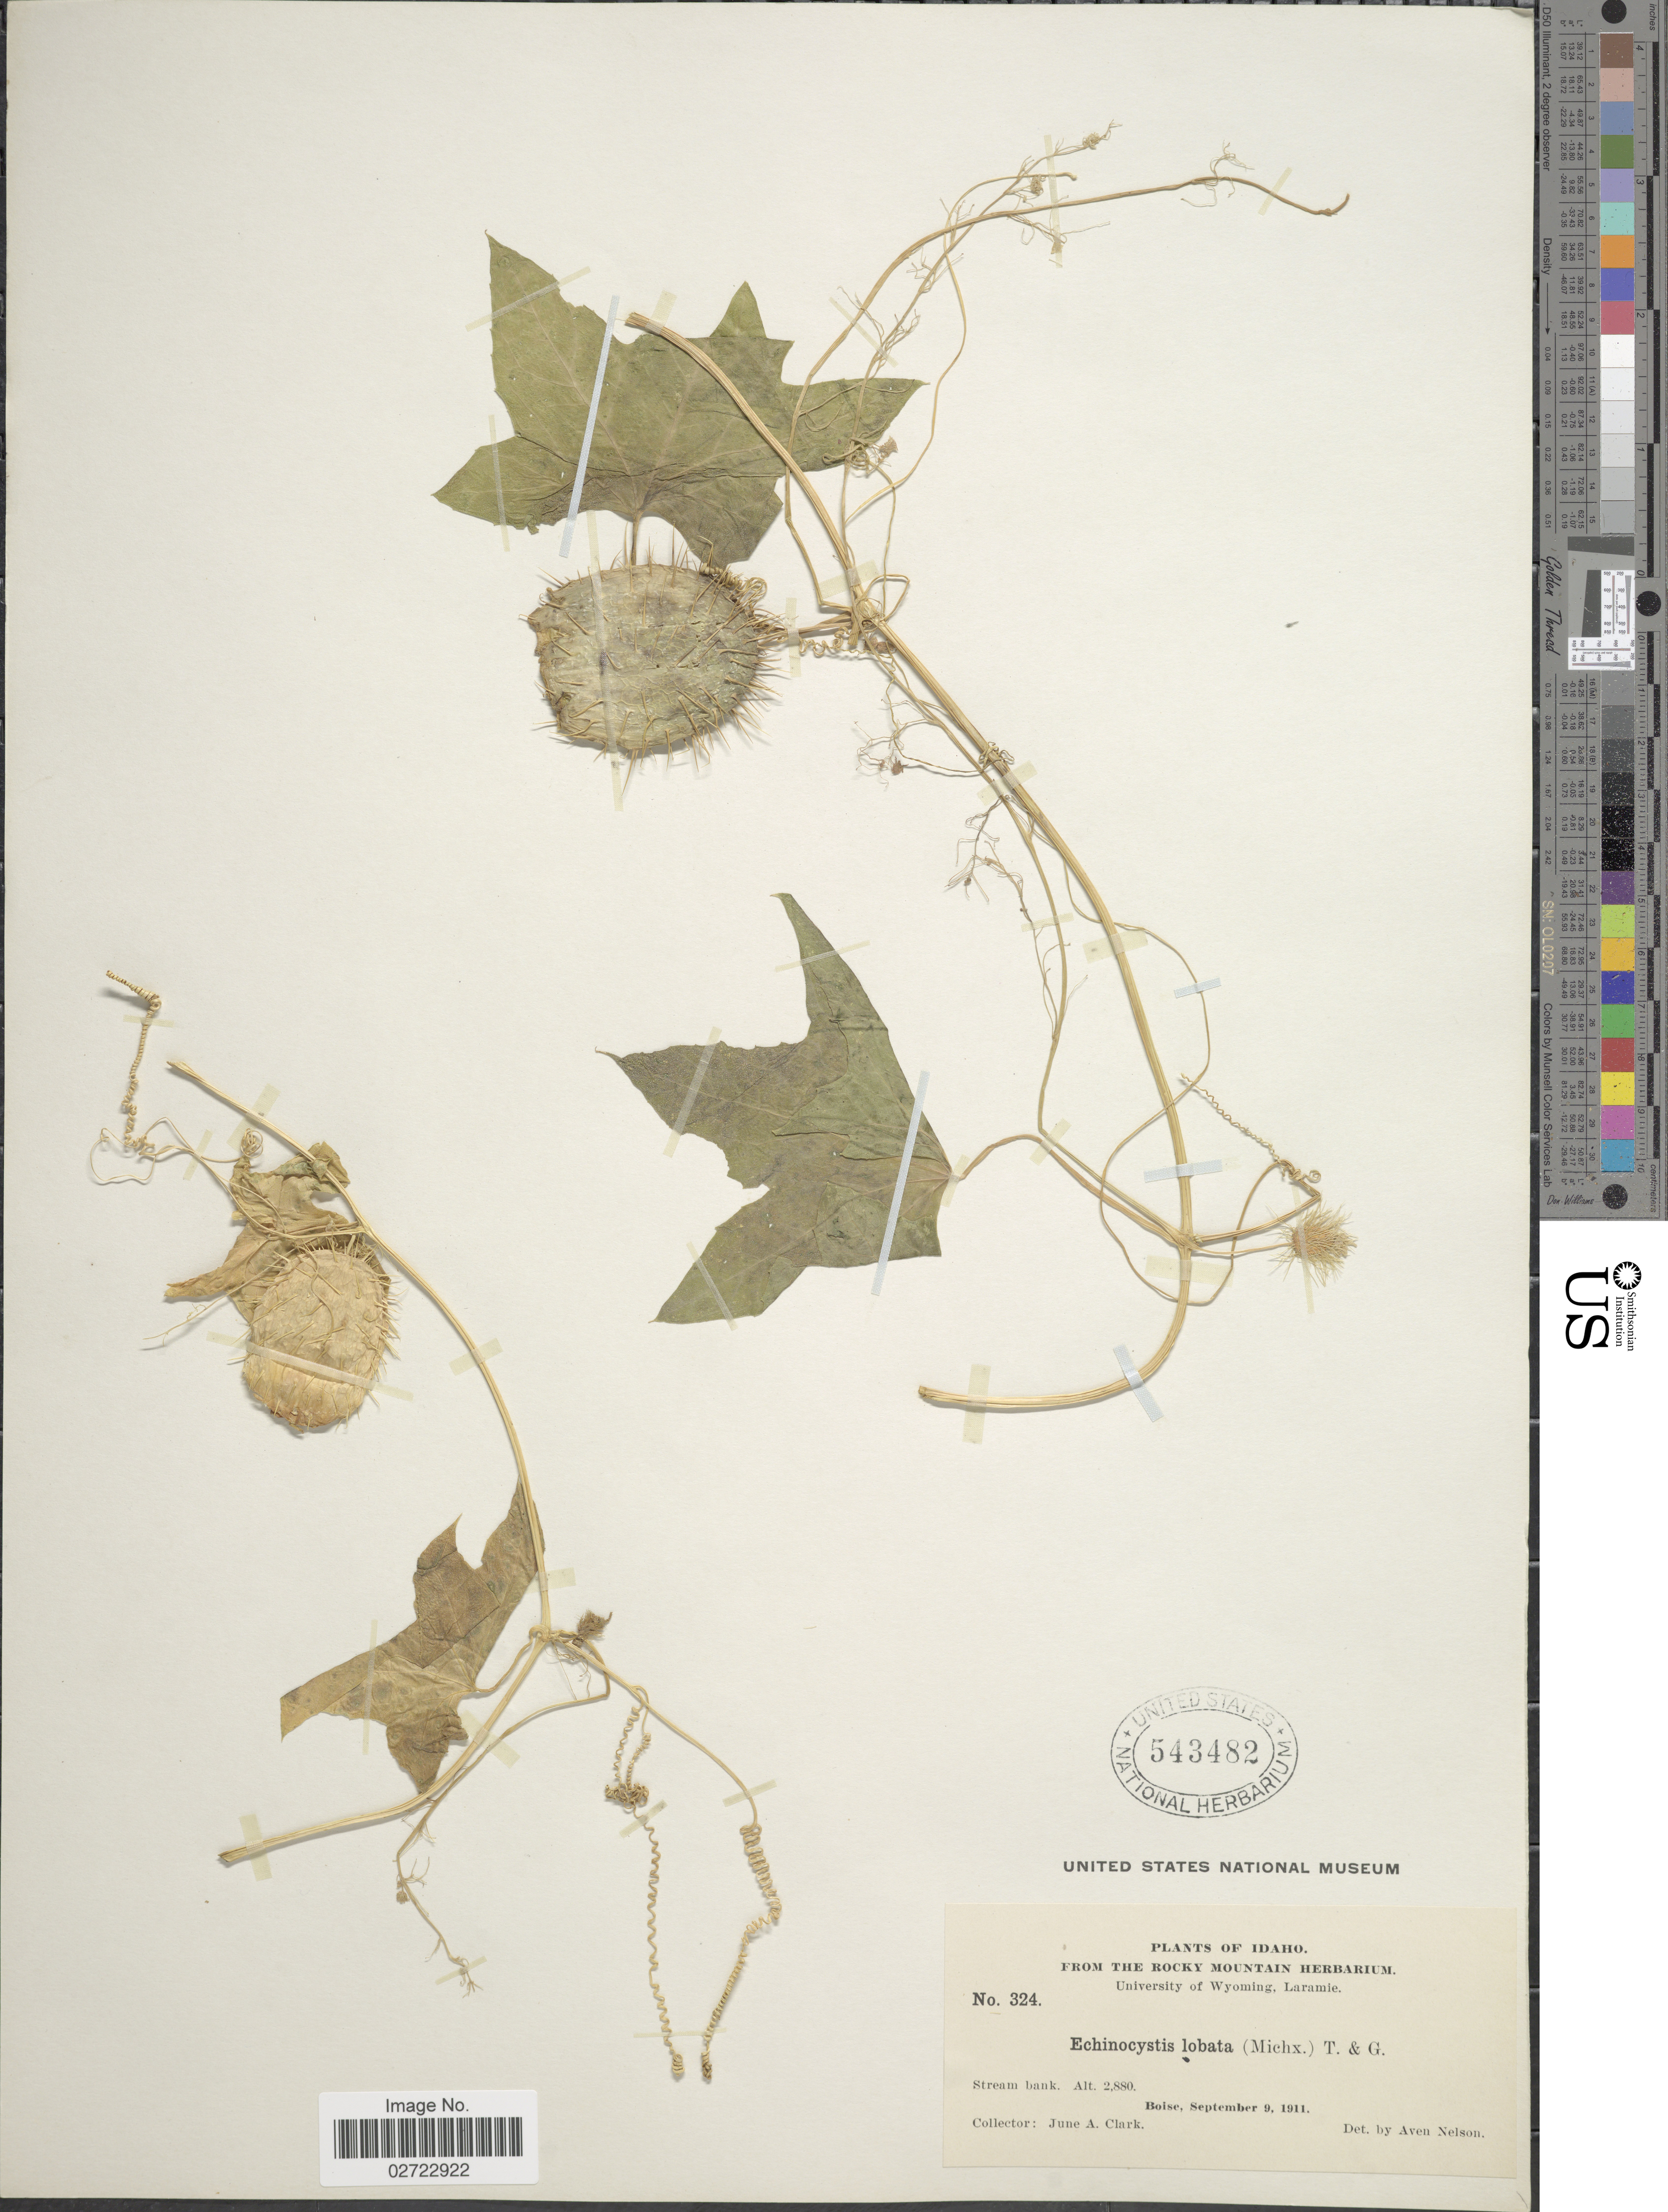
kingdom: Plantae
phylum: Tracheophyta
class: Magnoliopsida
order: Cucurbitales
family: Cucurbitaceae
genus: Echinocystis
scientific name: Echinocystis lobata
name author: (Michx.) Torr. & A. Gray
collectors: J. A. Clark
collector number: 324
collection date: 1911-09-09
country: United States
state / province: Idaho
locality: Stream bank, Boise.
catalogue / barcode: US 543482